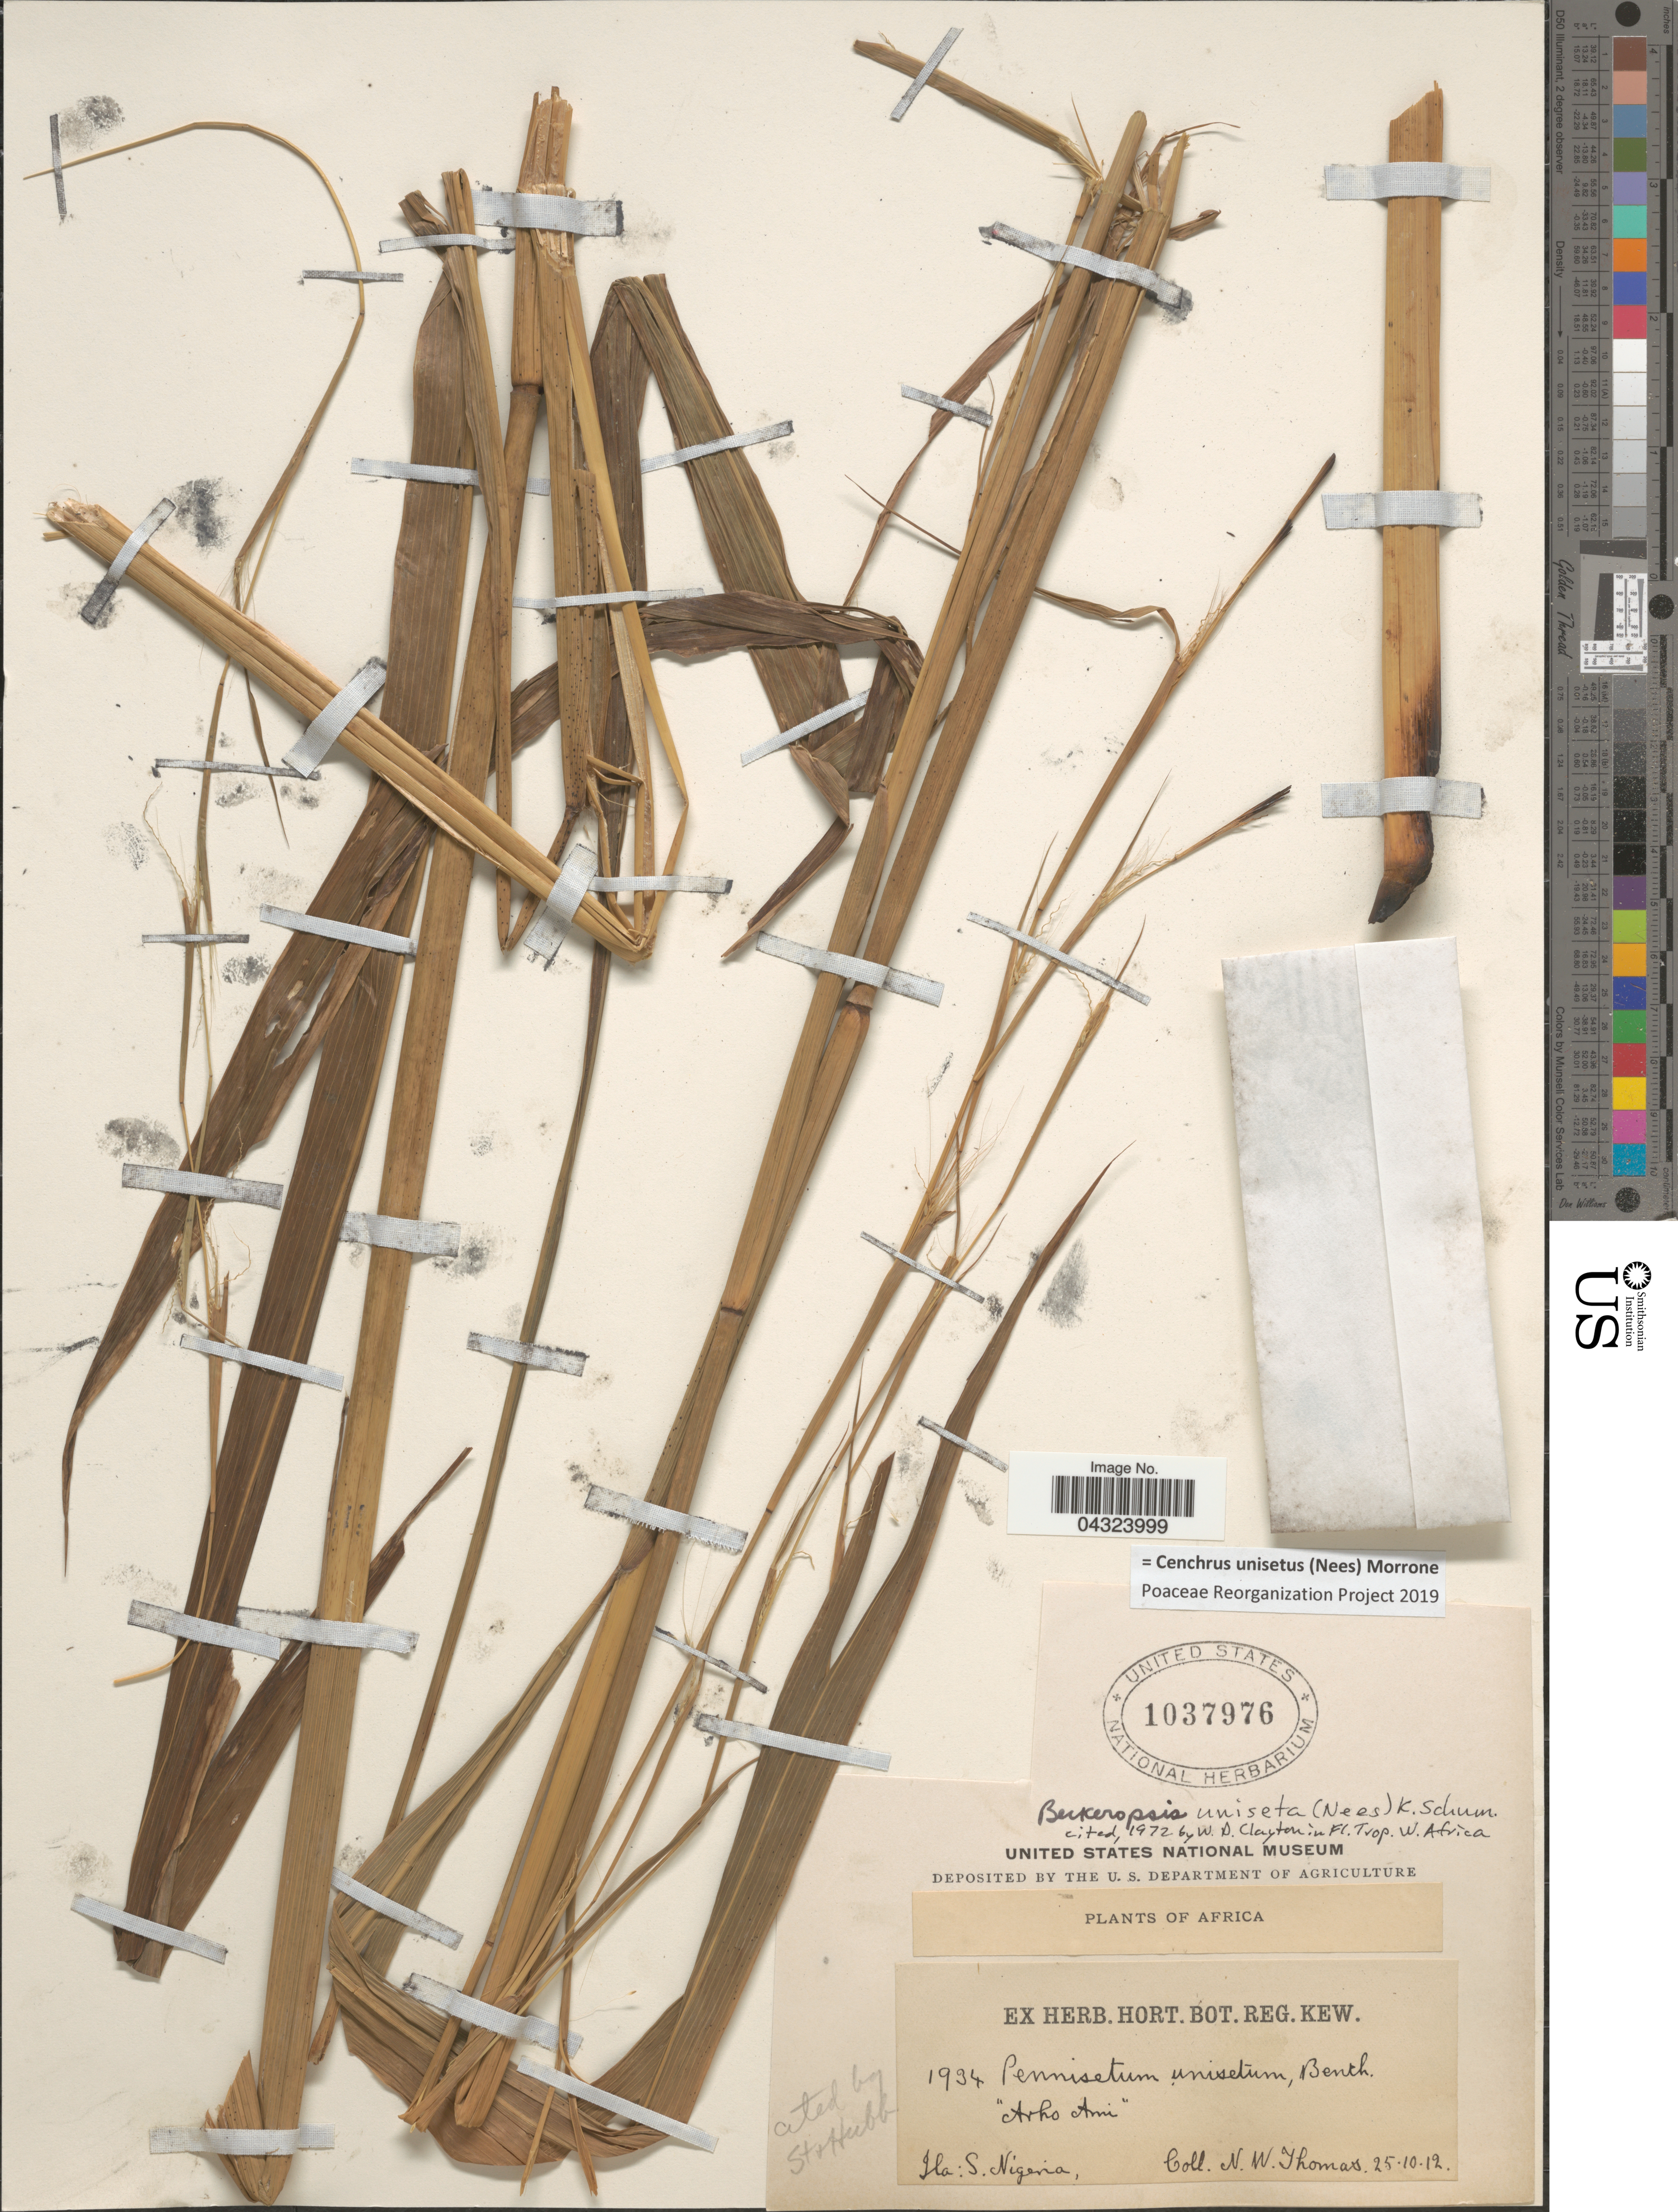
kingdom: Plantae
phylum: Tracheophyta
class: Liliopsida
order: Poales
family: Poaceae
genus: Cenchrus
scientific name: Cenchrus unisetus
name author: (Nees) Morrone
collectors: N. Thomas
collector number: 1934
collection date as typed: Transcribed d/m/y: 25/10/12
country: Nigeria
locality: S. Nigeria.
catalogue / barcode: US 1037976